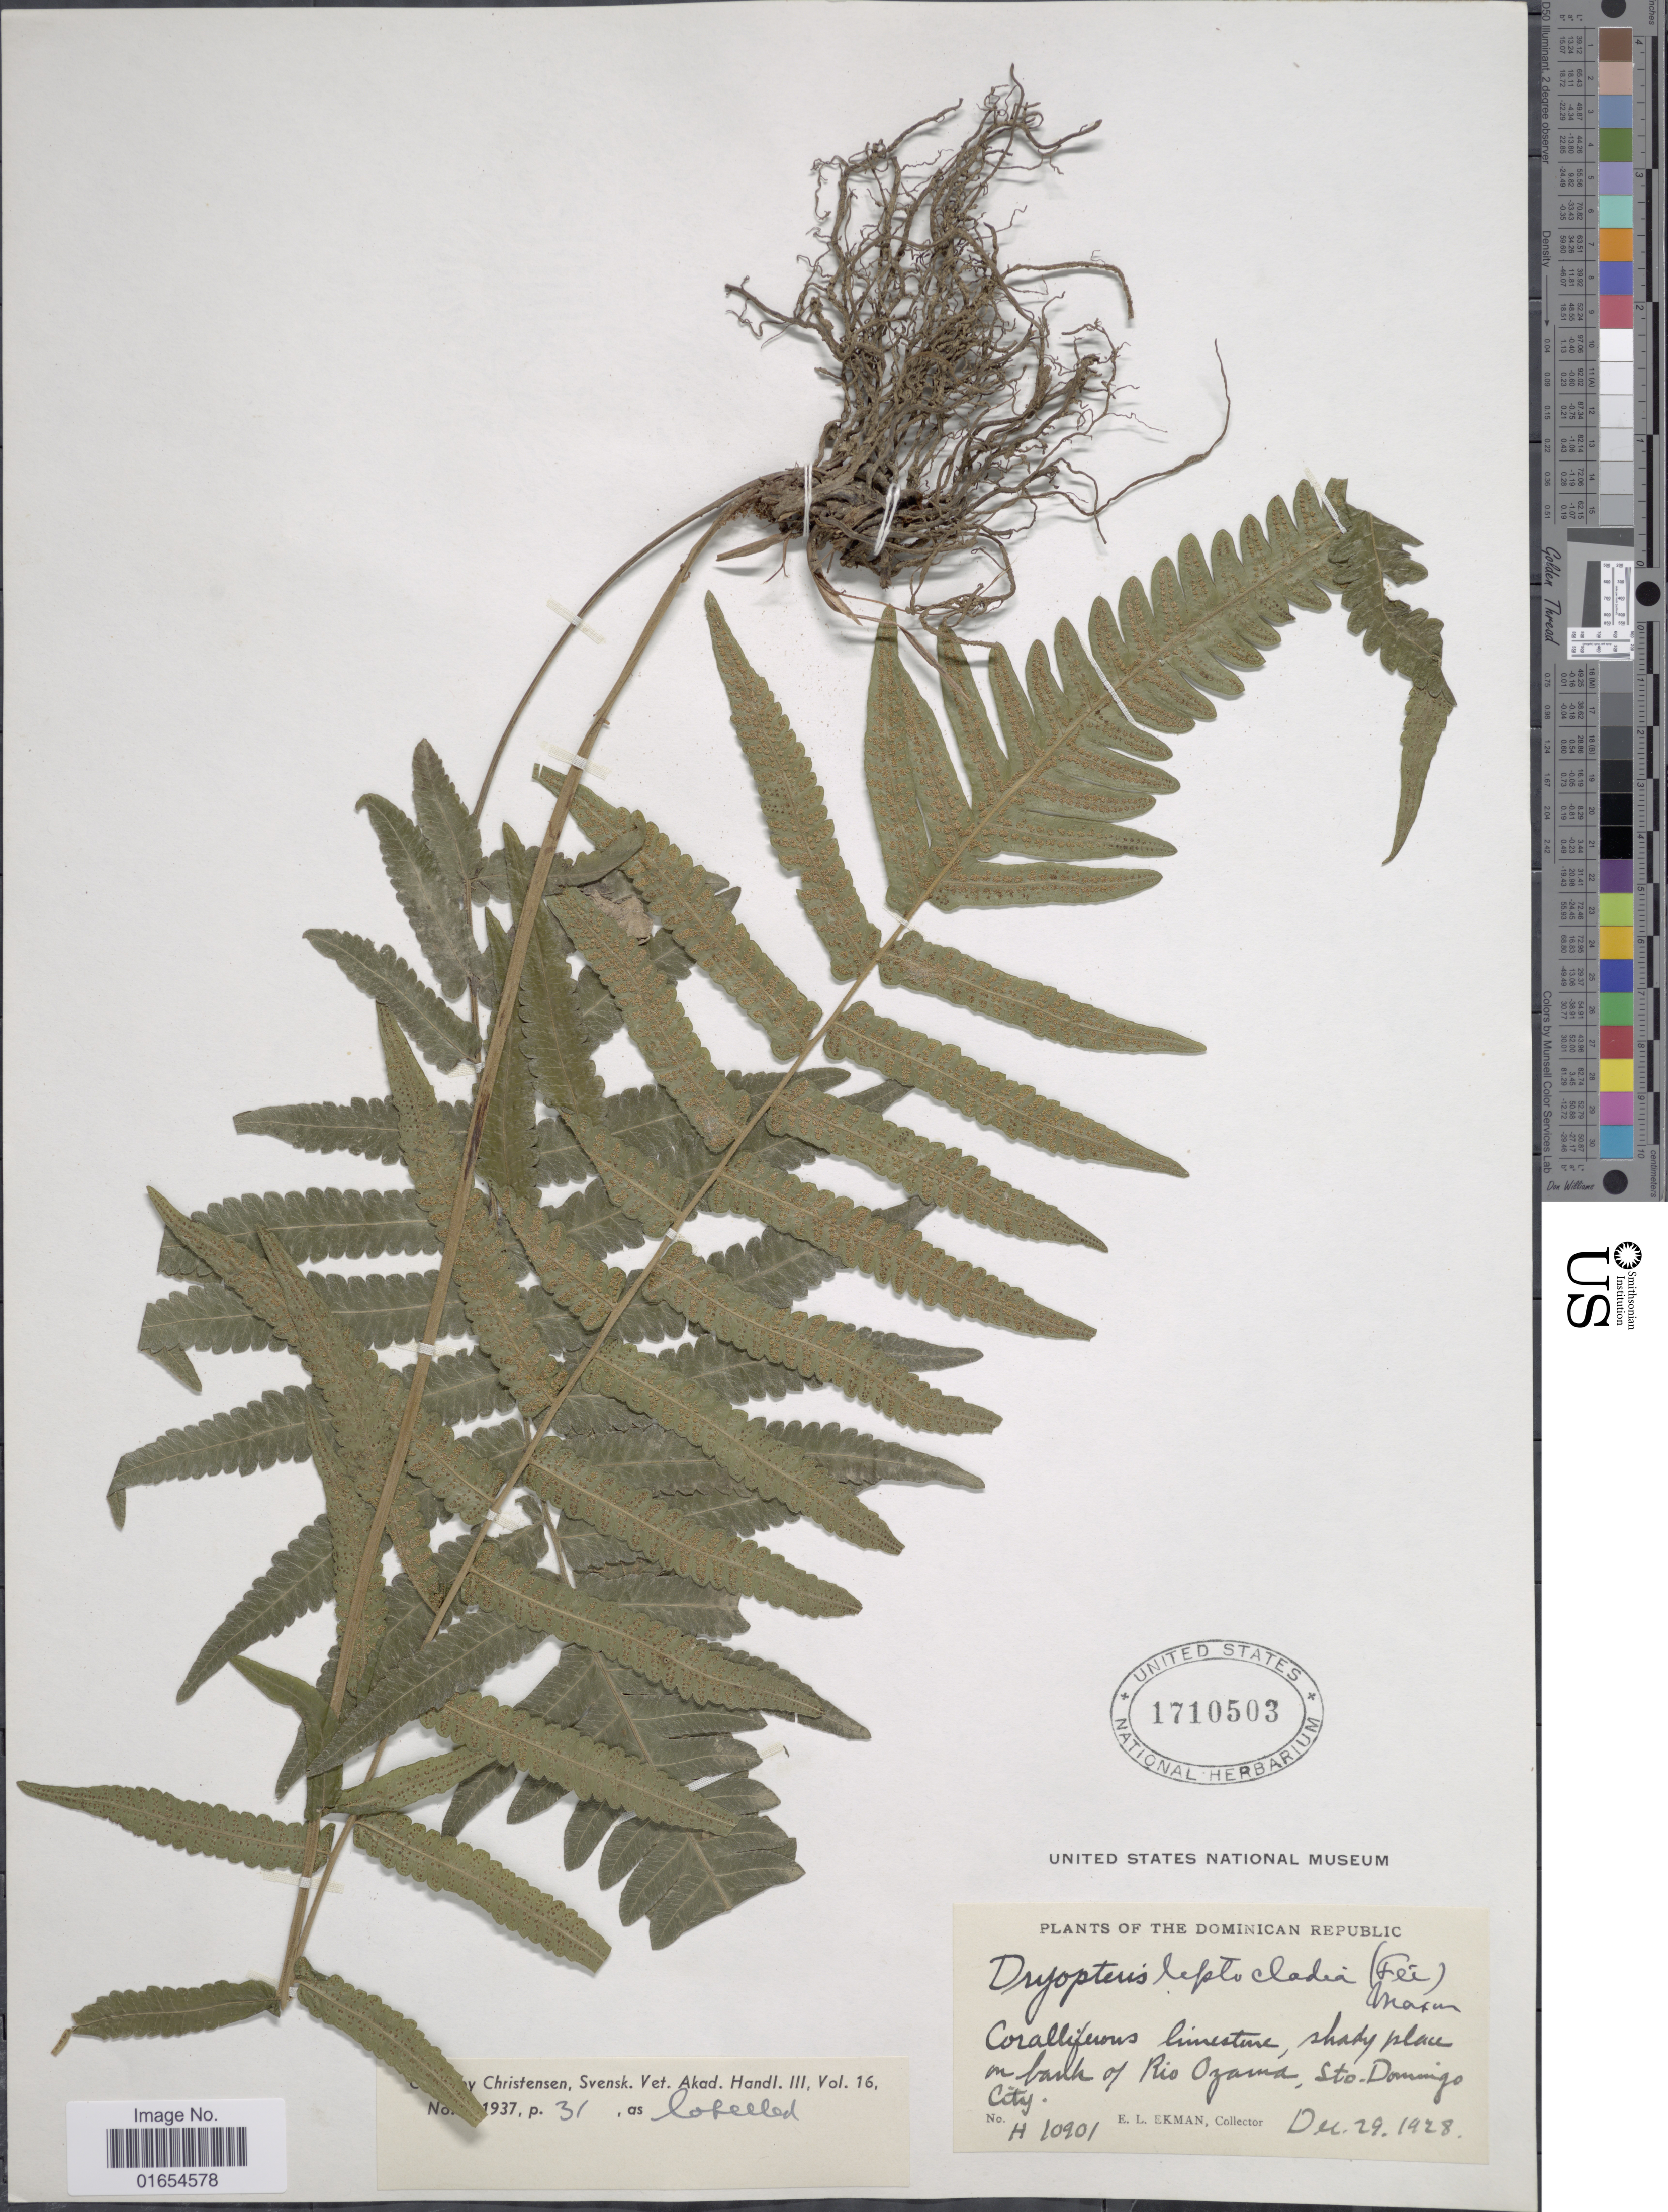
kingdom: Plantae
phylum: Tracheophyta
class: Polypodiopsida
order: Polypodiales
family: Thelypteridaceae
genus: Goniopteris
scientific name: Goniopteris leptocladia (Fée) comb. nov., ined 2015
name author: (Fée)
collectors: E. L. Ekman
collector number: H10901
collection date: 1928-12-29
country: Dominican Republic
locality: Coralliferous limestone, shady place on bank of Rio Ozama, Sto. Domingo City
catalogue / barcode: US 1710503